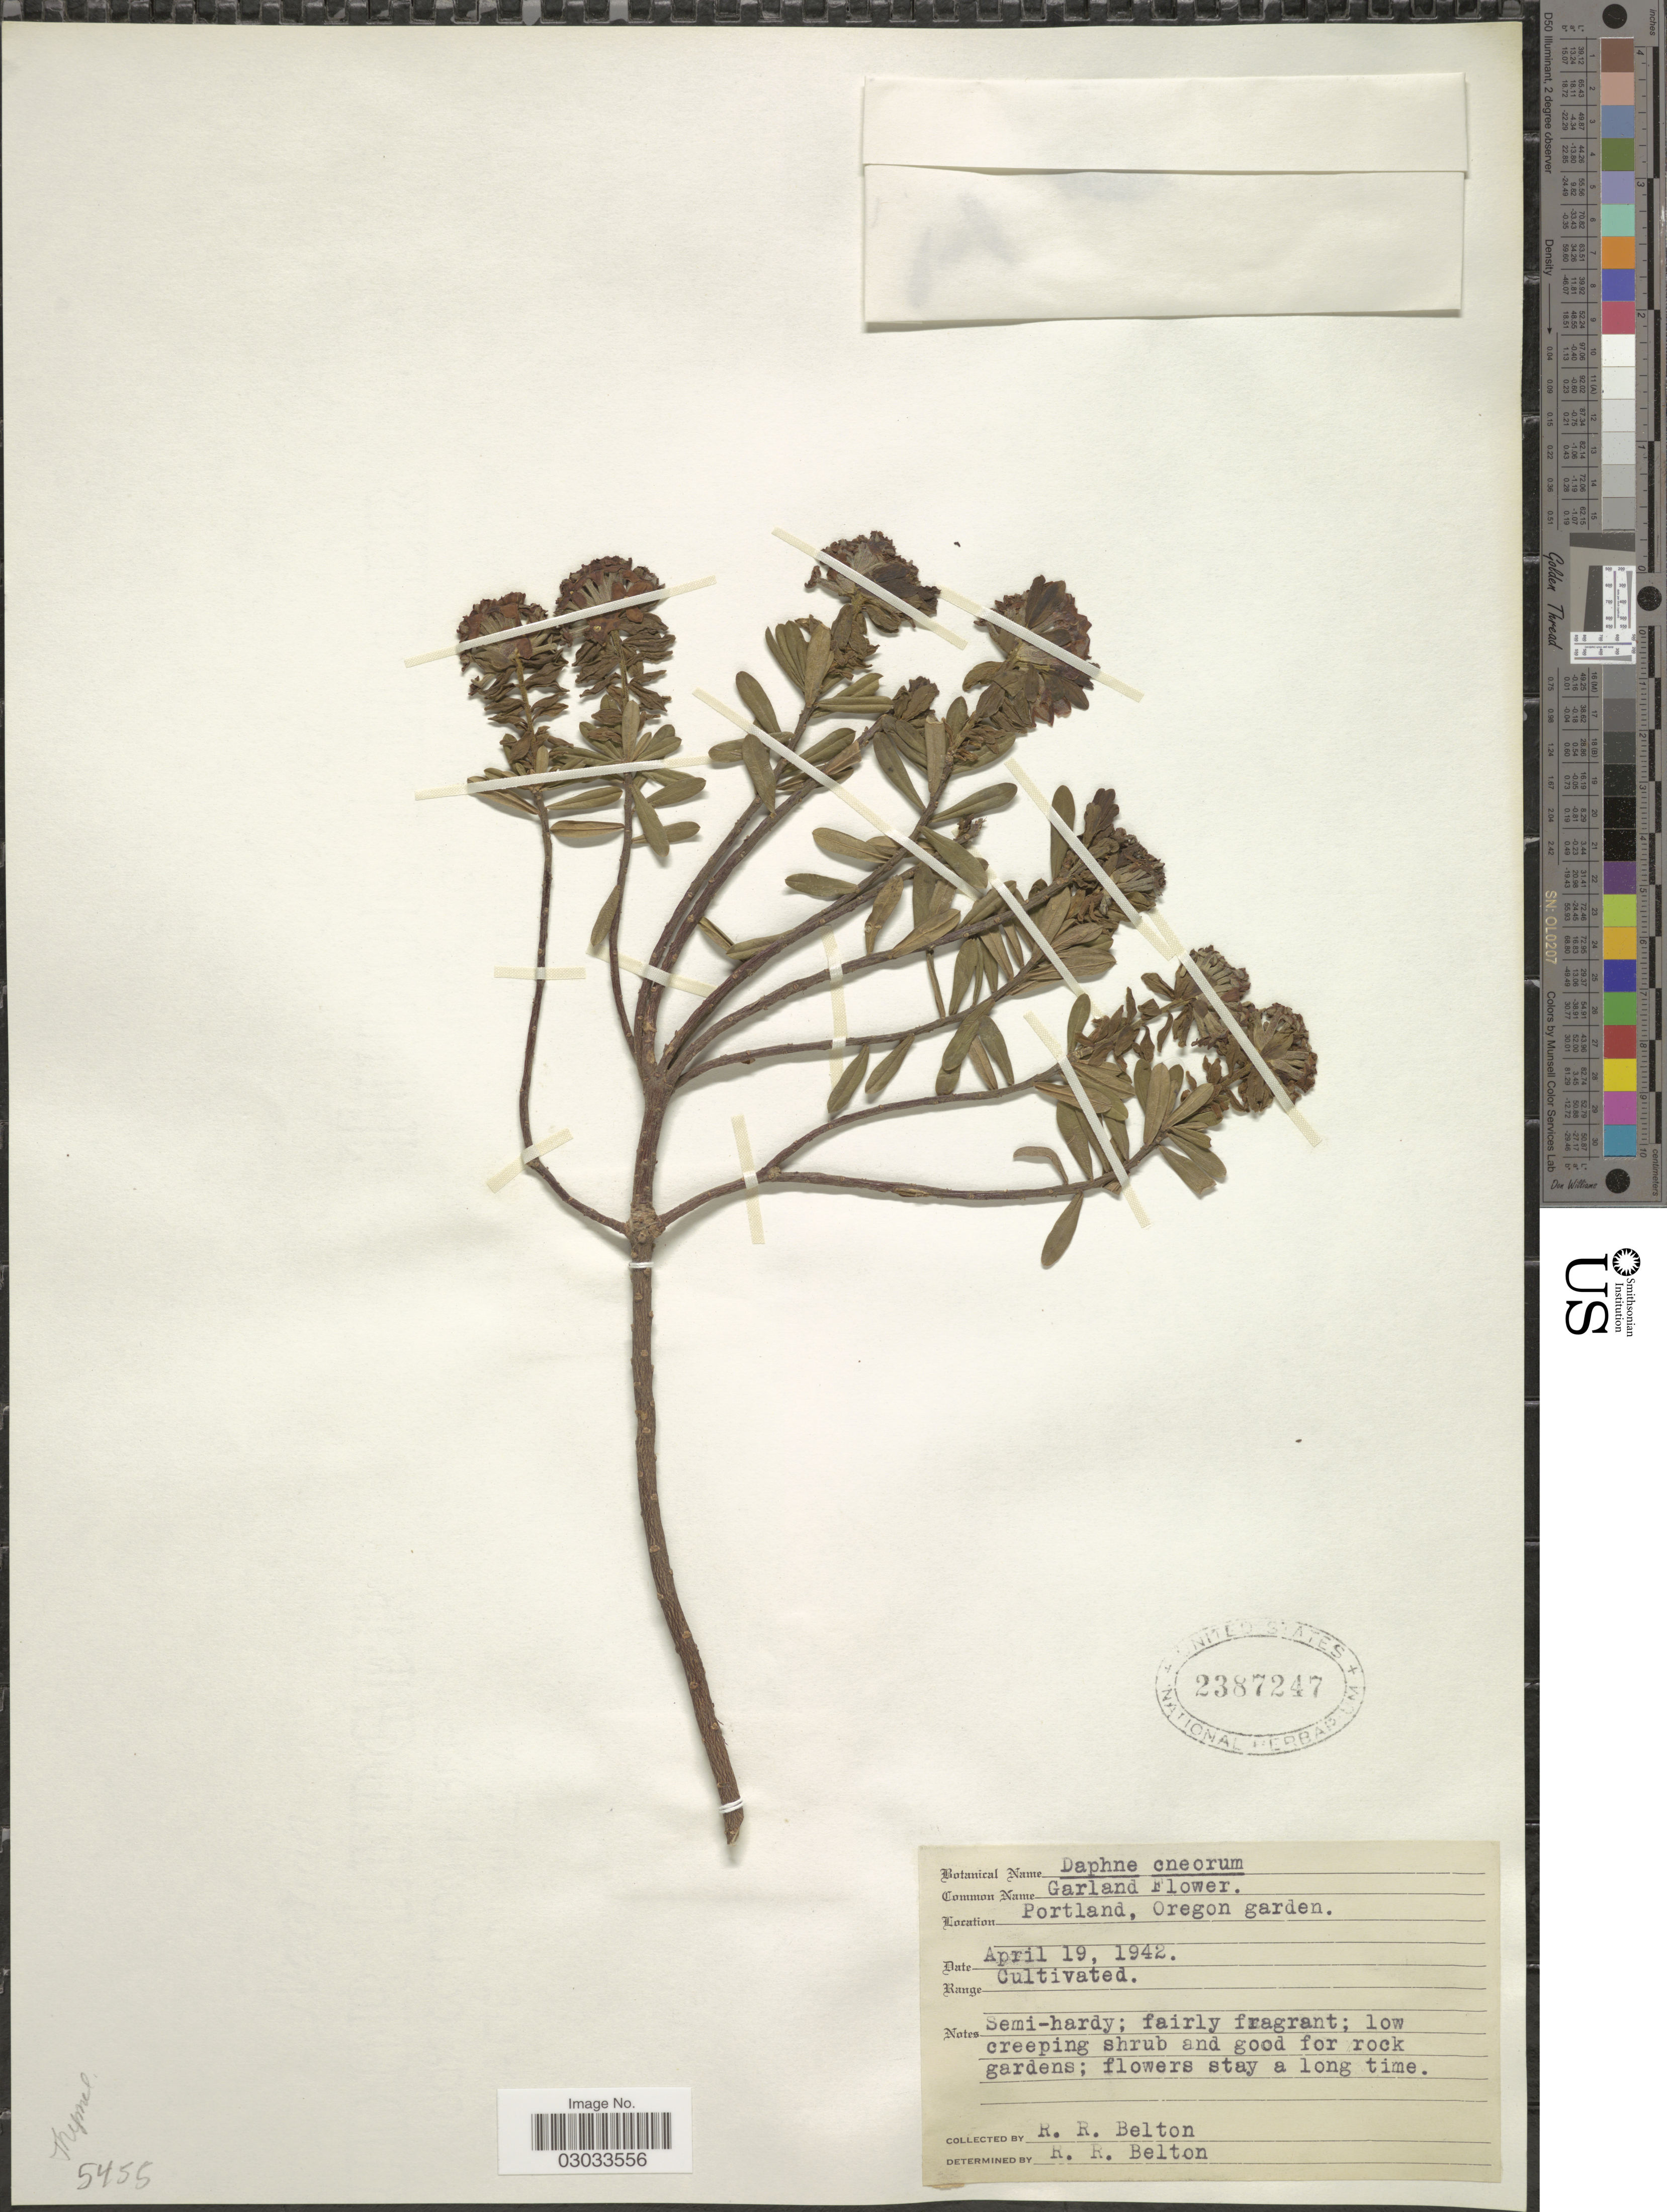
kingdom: Plantae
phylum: Tracheophyta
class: Magnoliopsida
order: Malvales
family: Thymelaeaceae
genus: Daphne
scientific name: Daphne cneorum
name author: L.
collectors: R. Belton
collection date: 1942-04-19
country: United States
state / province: Oregon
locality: Portland.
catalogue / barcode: US 2387247